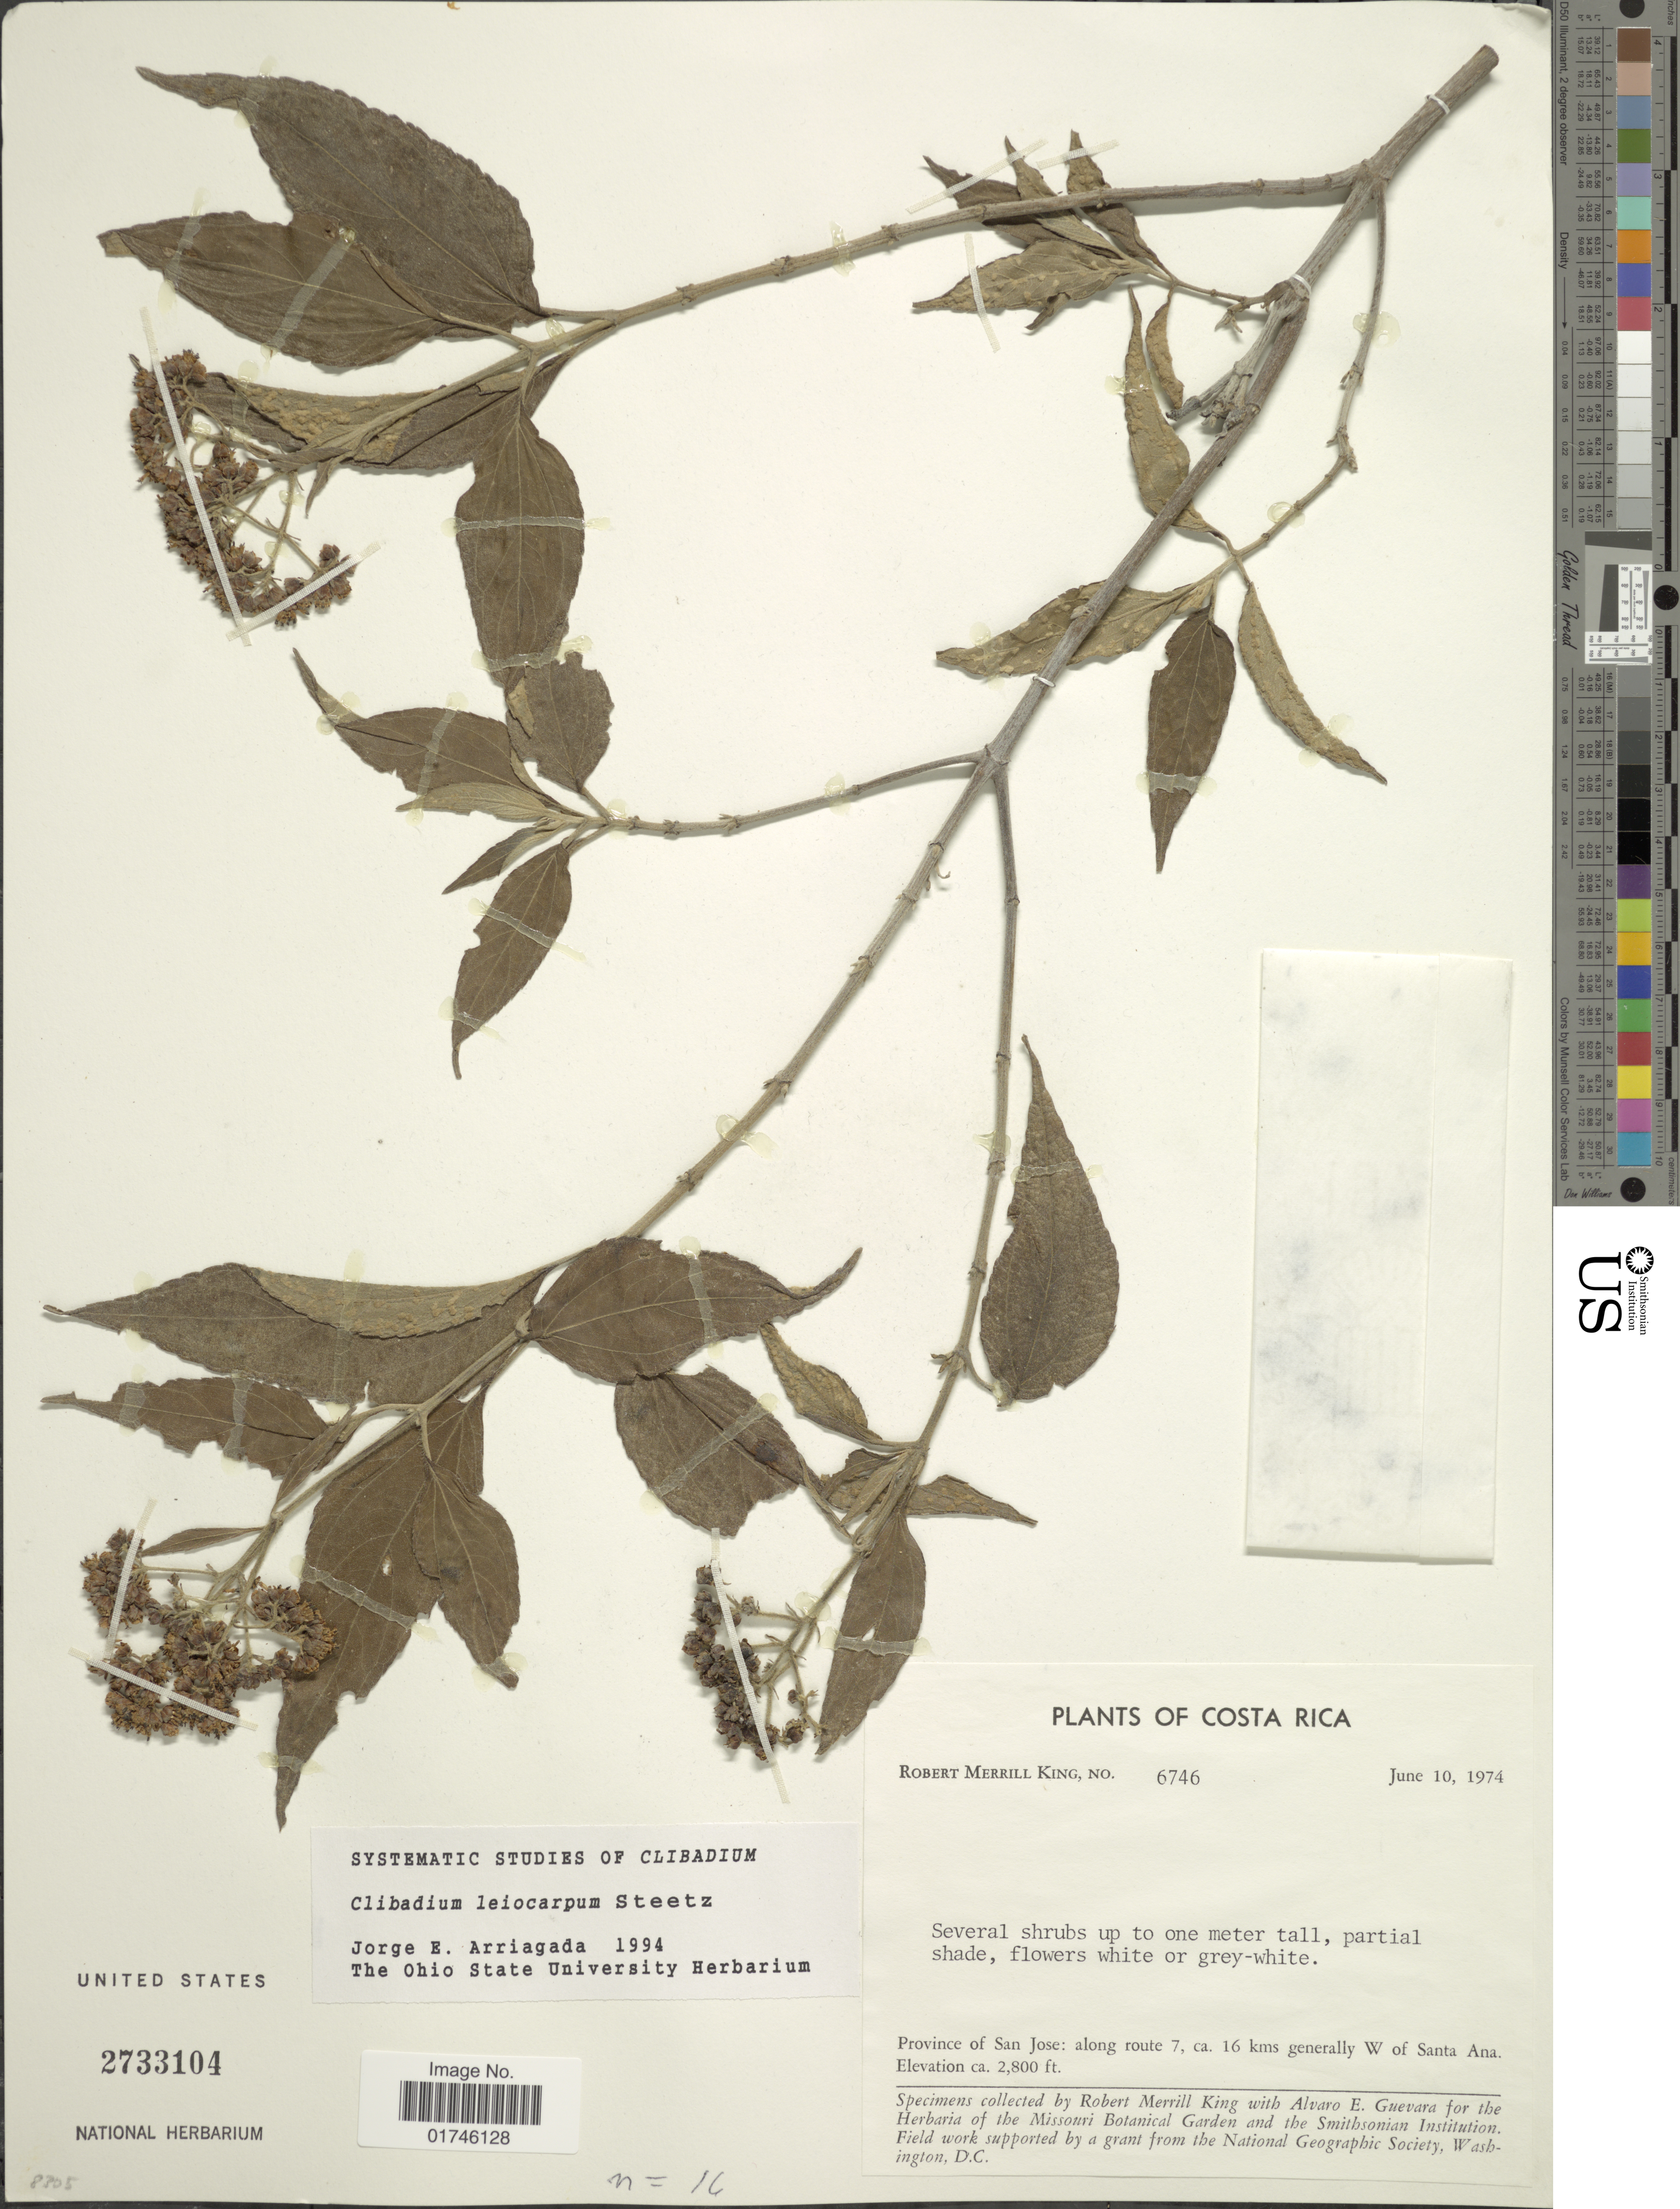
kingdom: Plantae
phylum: Tracheophyta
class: Magnoliopsida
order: Asterales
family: Asteraceae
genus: Clibadium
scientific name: Clibadium leiocarpum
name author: Steetz in Seem.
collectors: R. M. King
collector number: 6746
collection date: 1974-06-10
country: Costa Rica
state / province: San José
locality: Province of San Jose: along route 7, ca.16 kms generally W of Santa Ana.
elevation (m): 853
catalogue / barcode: US 2733104